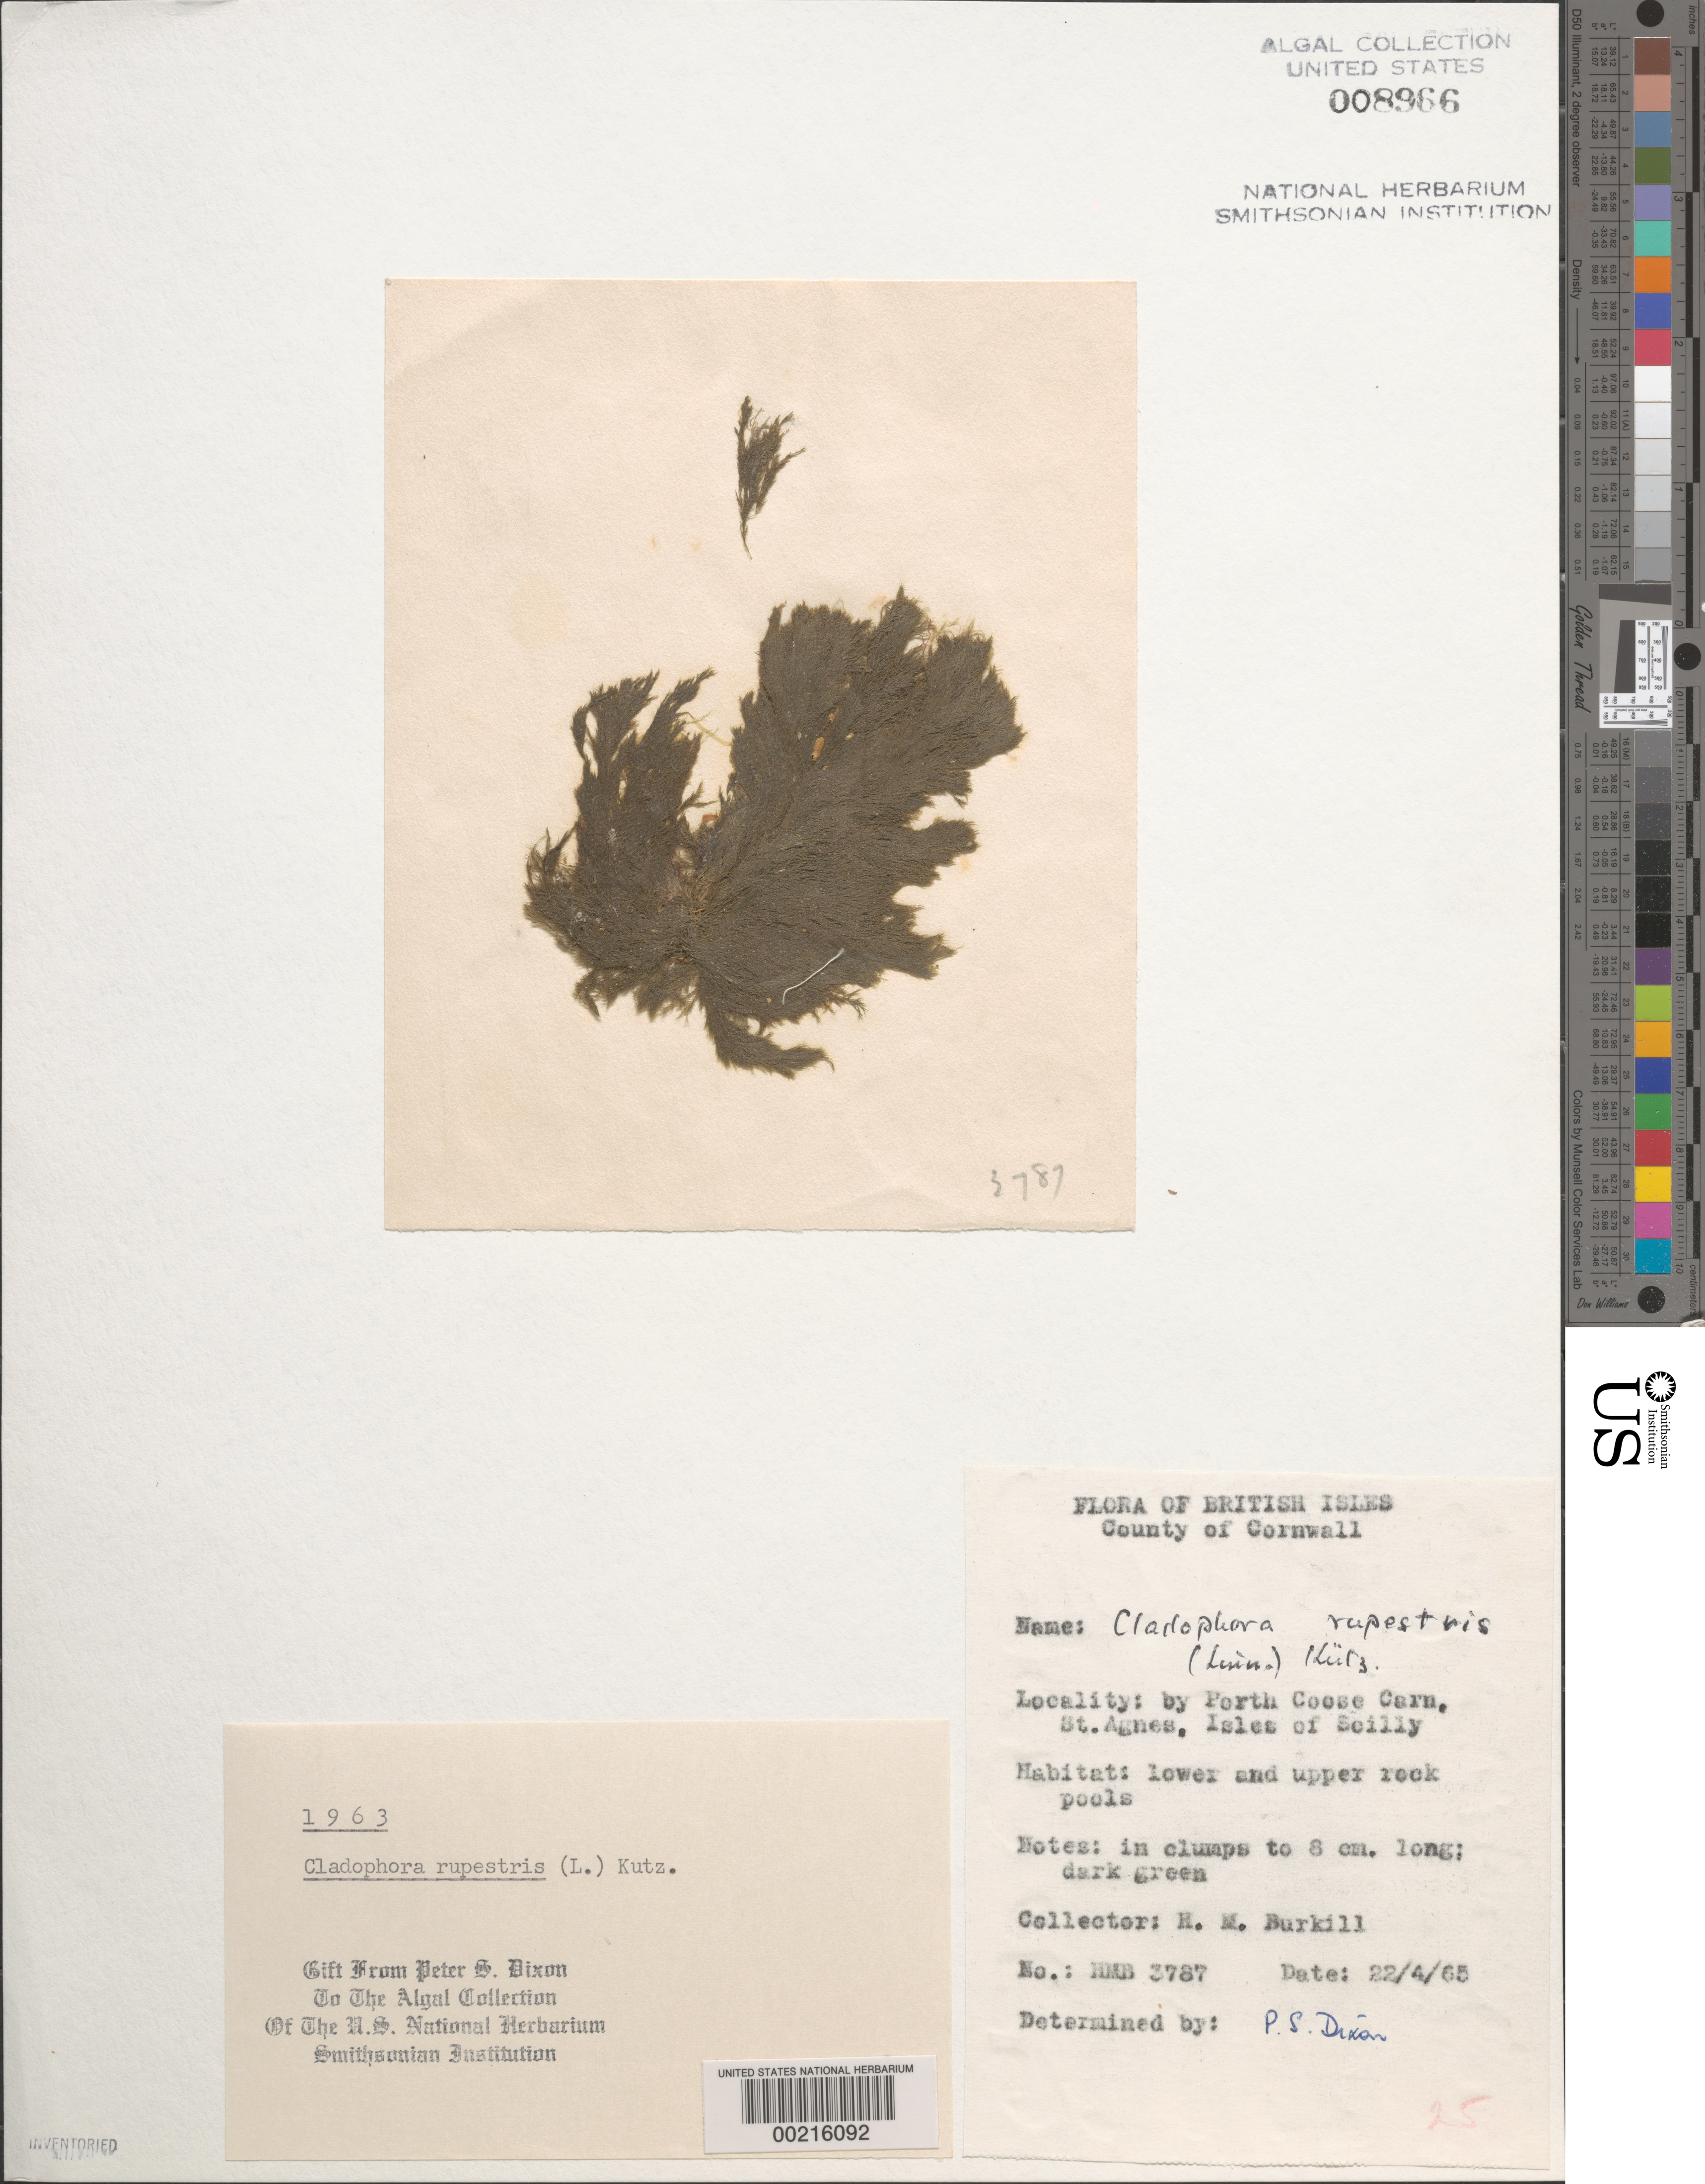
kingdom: Plantae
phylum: Chlorophyta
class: Ulvophyceae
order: Cladophorales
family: Cladophoraceae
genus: Cladophora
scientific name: Cladophora rupestris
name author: (Roth) Kütz.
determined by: Dixon, P. S.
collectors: H. M. Burkill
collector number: HMB 3787 & PSD 1963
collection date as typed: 22 Apr 1965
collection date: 1965-04-22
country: United Kingdom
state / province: England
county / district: Council of the Isles of Scilly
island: St. Agnes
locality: Porth Coose Carn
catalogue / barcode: US 8966